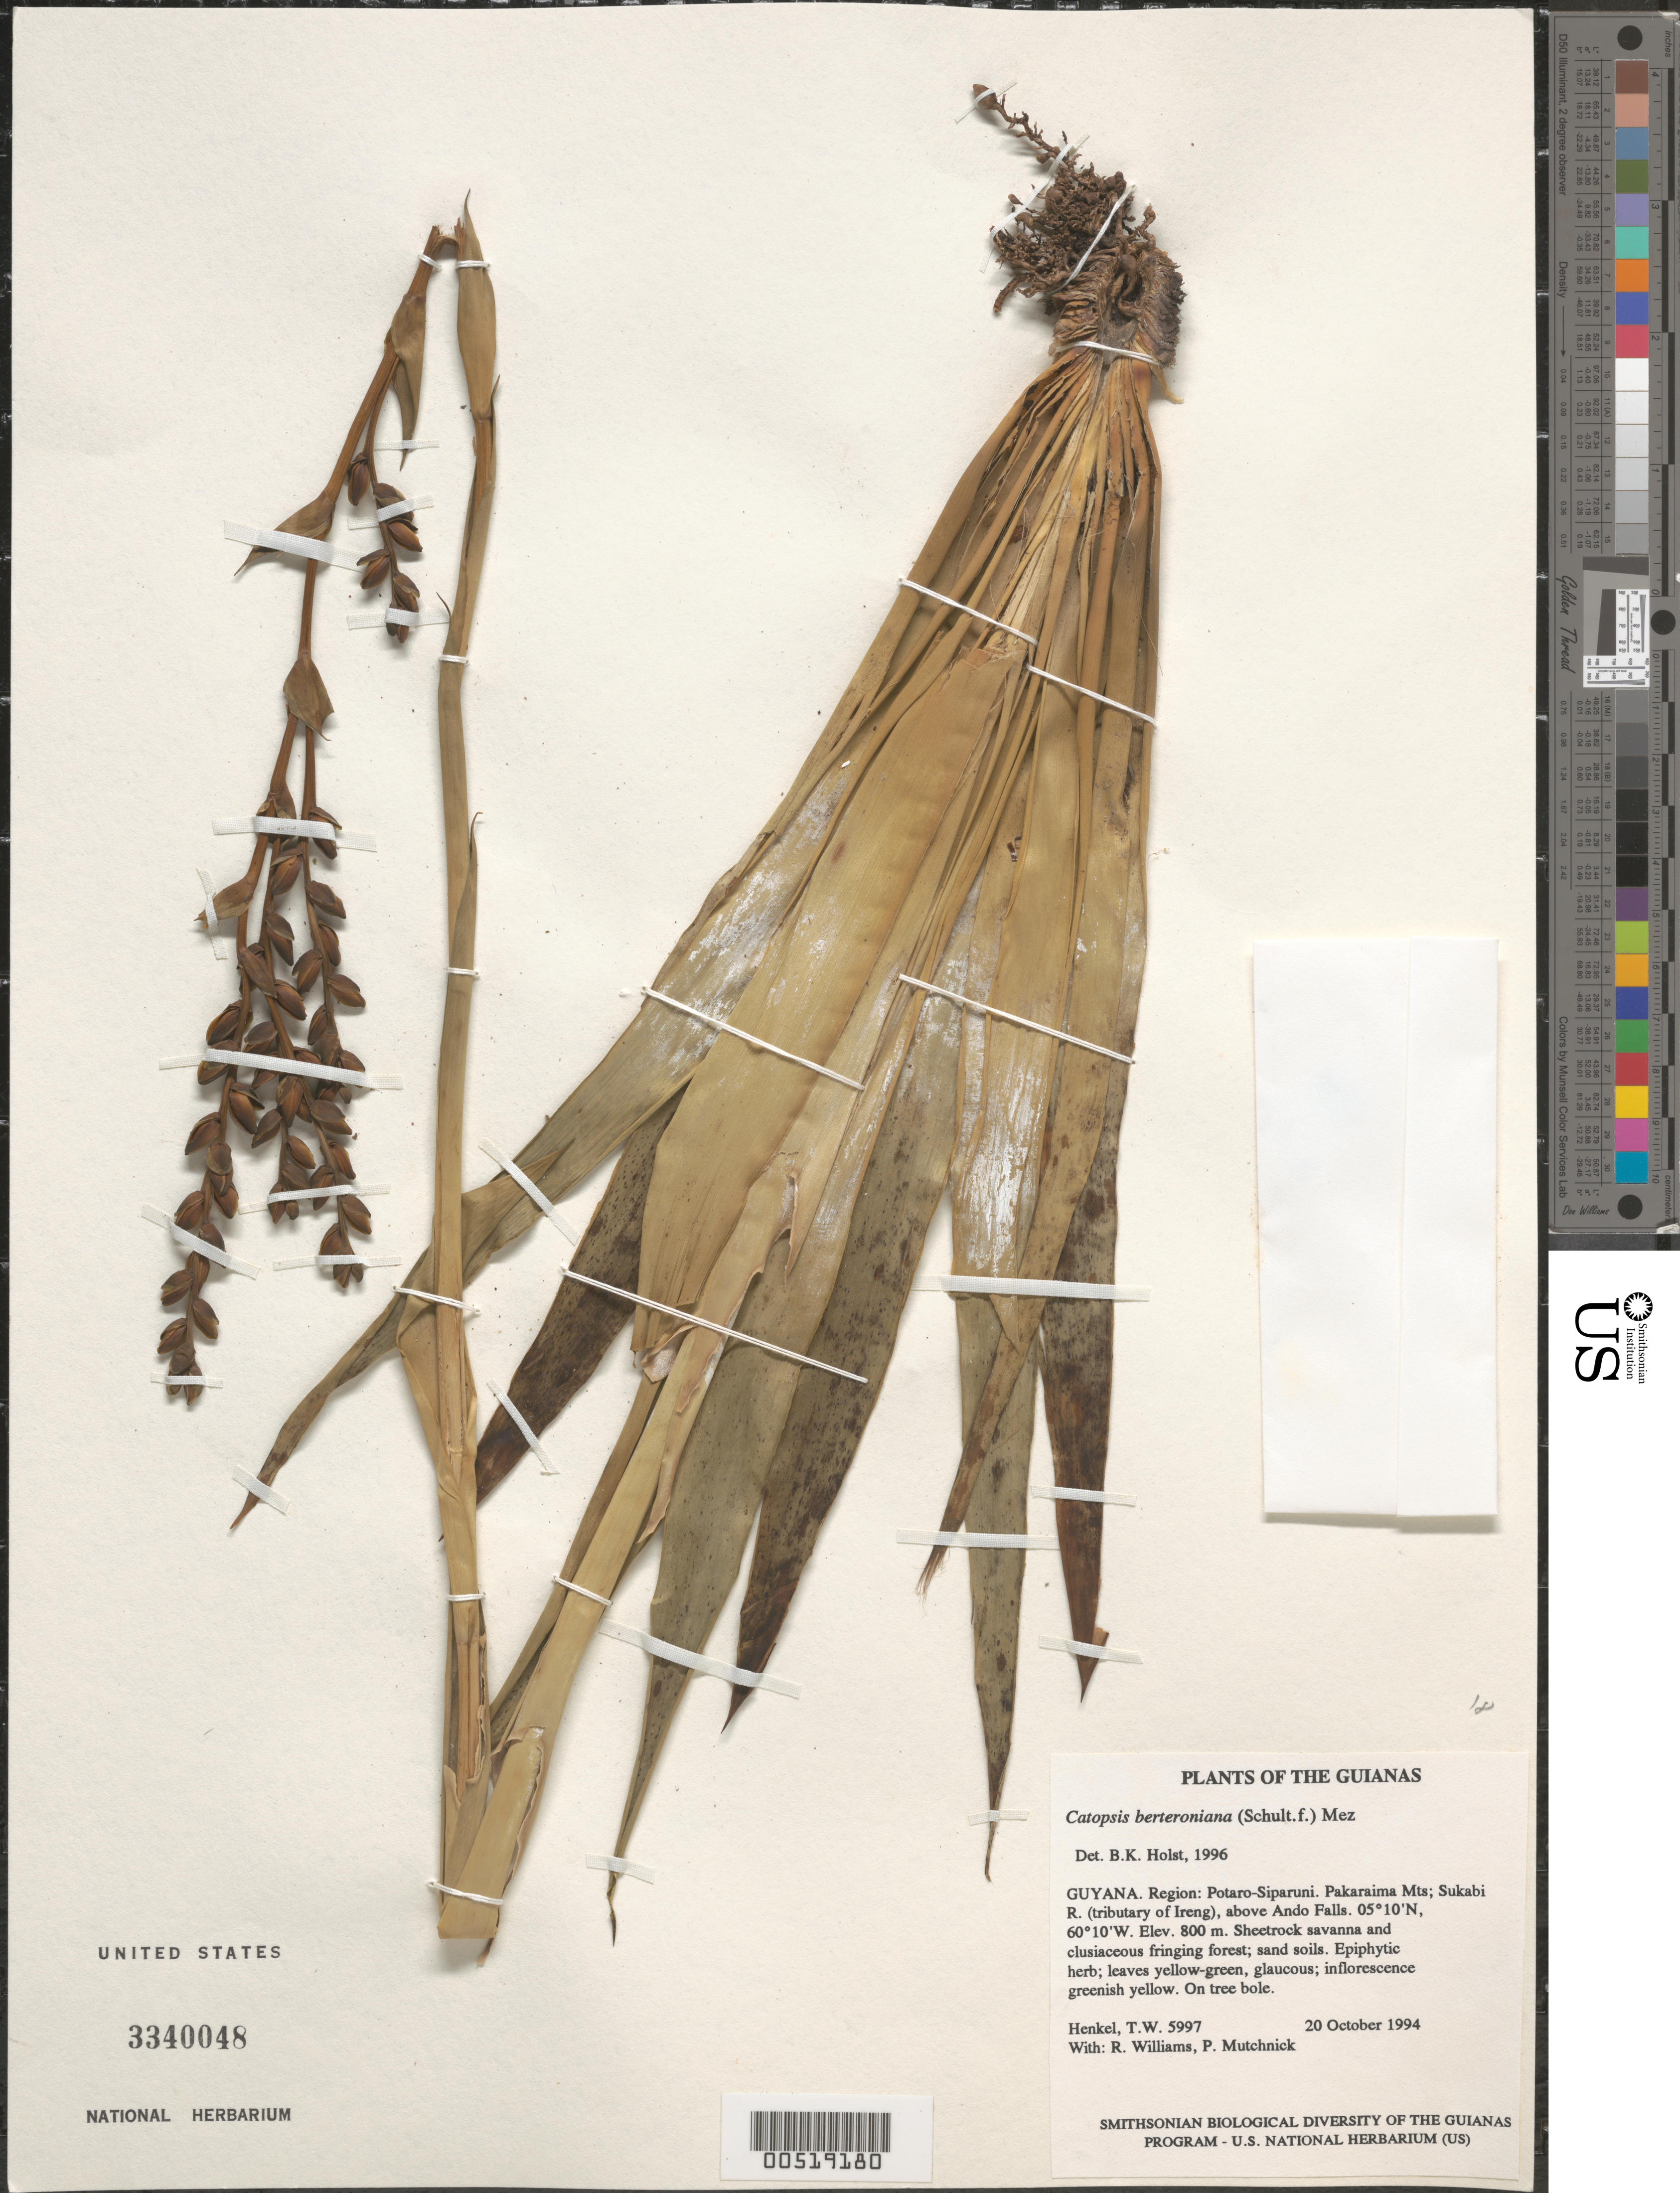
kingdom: Plantae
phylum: Tracheophyta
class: Liliopsida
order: Poales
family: Bromeliaceae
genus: Catopsis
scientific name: Catopsis berteroniana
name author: (Schult. & Schult. f.) Mez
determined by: Holst, Bruce K.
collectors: T. Henkel, R. Williams & P. Mutchnick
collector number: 5997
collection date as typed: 20 October 1994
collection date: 1994-10-20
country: Guyana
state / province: Potaro-Siparuni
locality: Pakaraima Mts; Sukabi R. (tributary of Ireng), above Ando Falls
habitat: Sheetrock savanna and clusiaceous fringing forest; sand soils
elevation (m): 800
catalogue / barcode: US 3340048